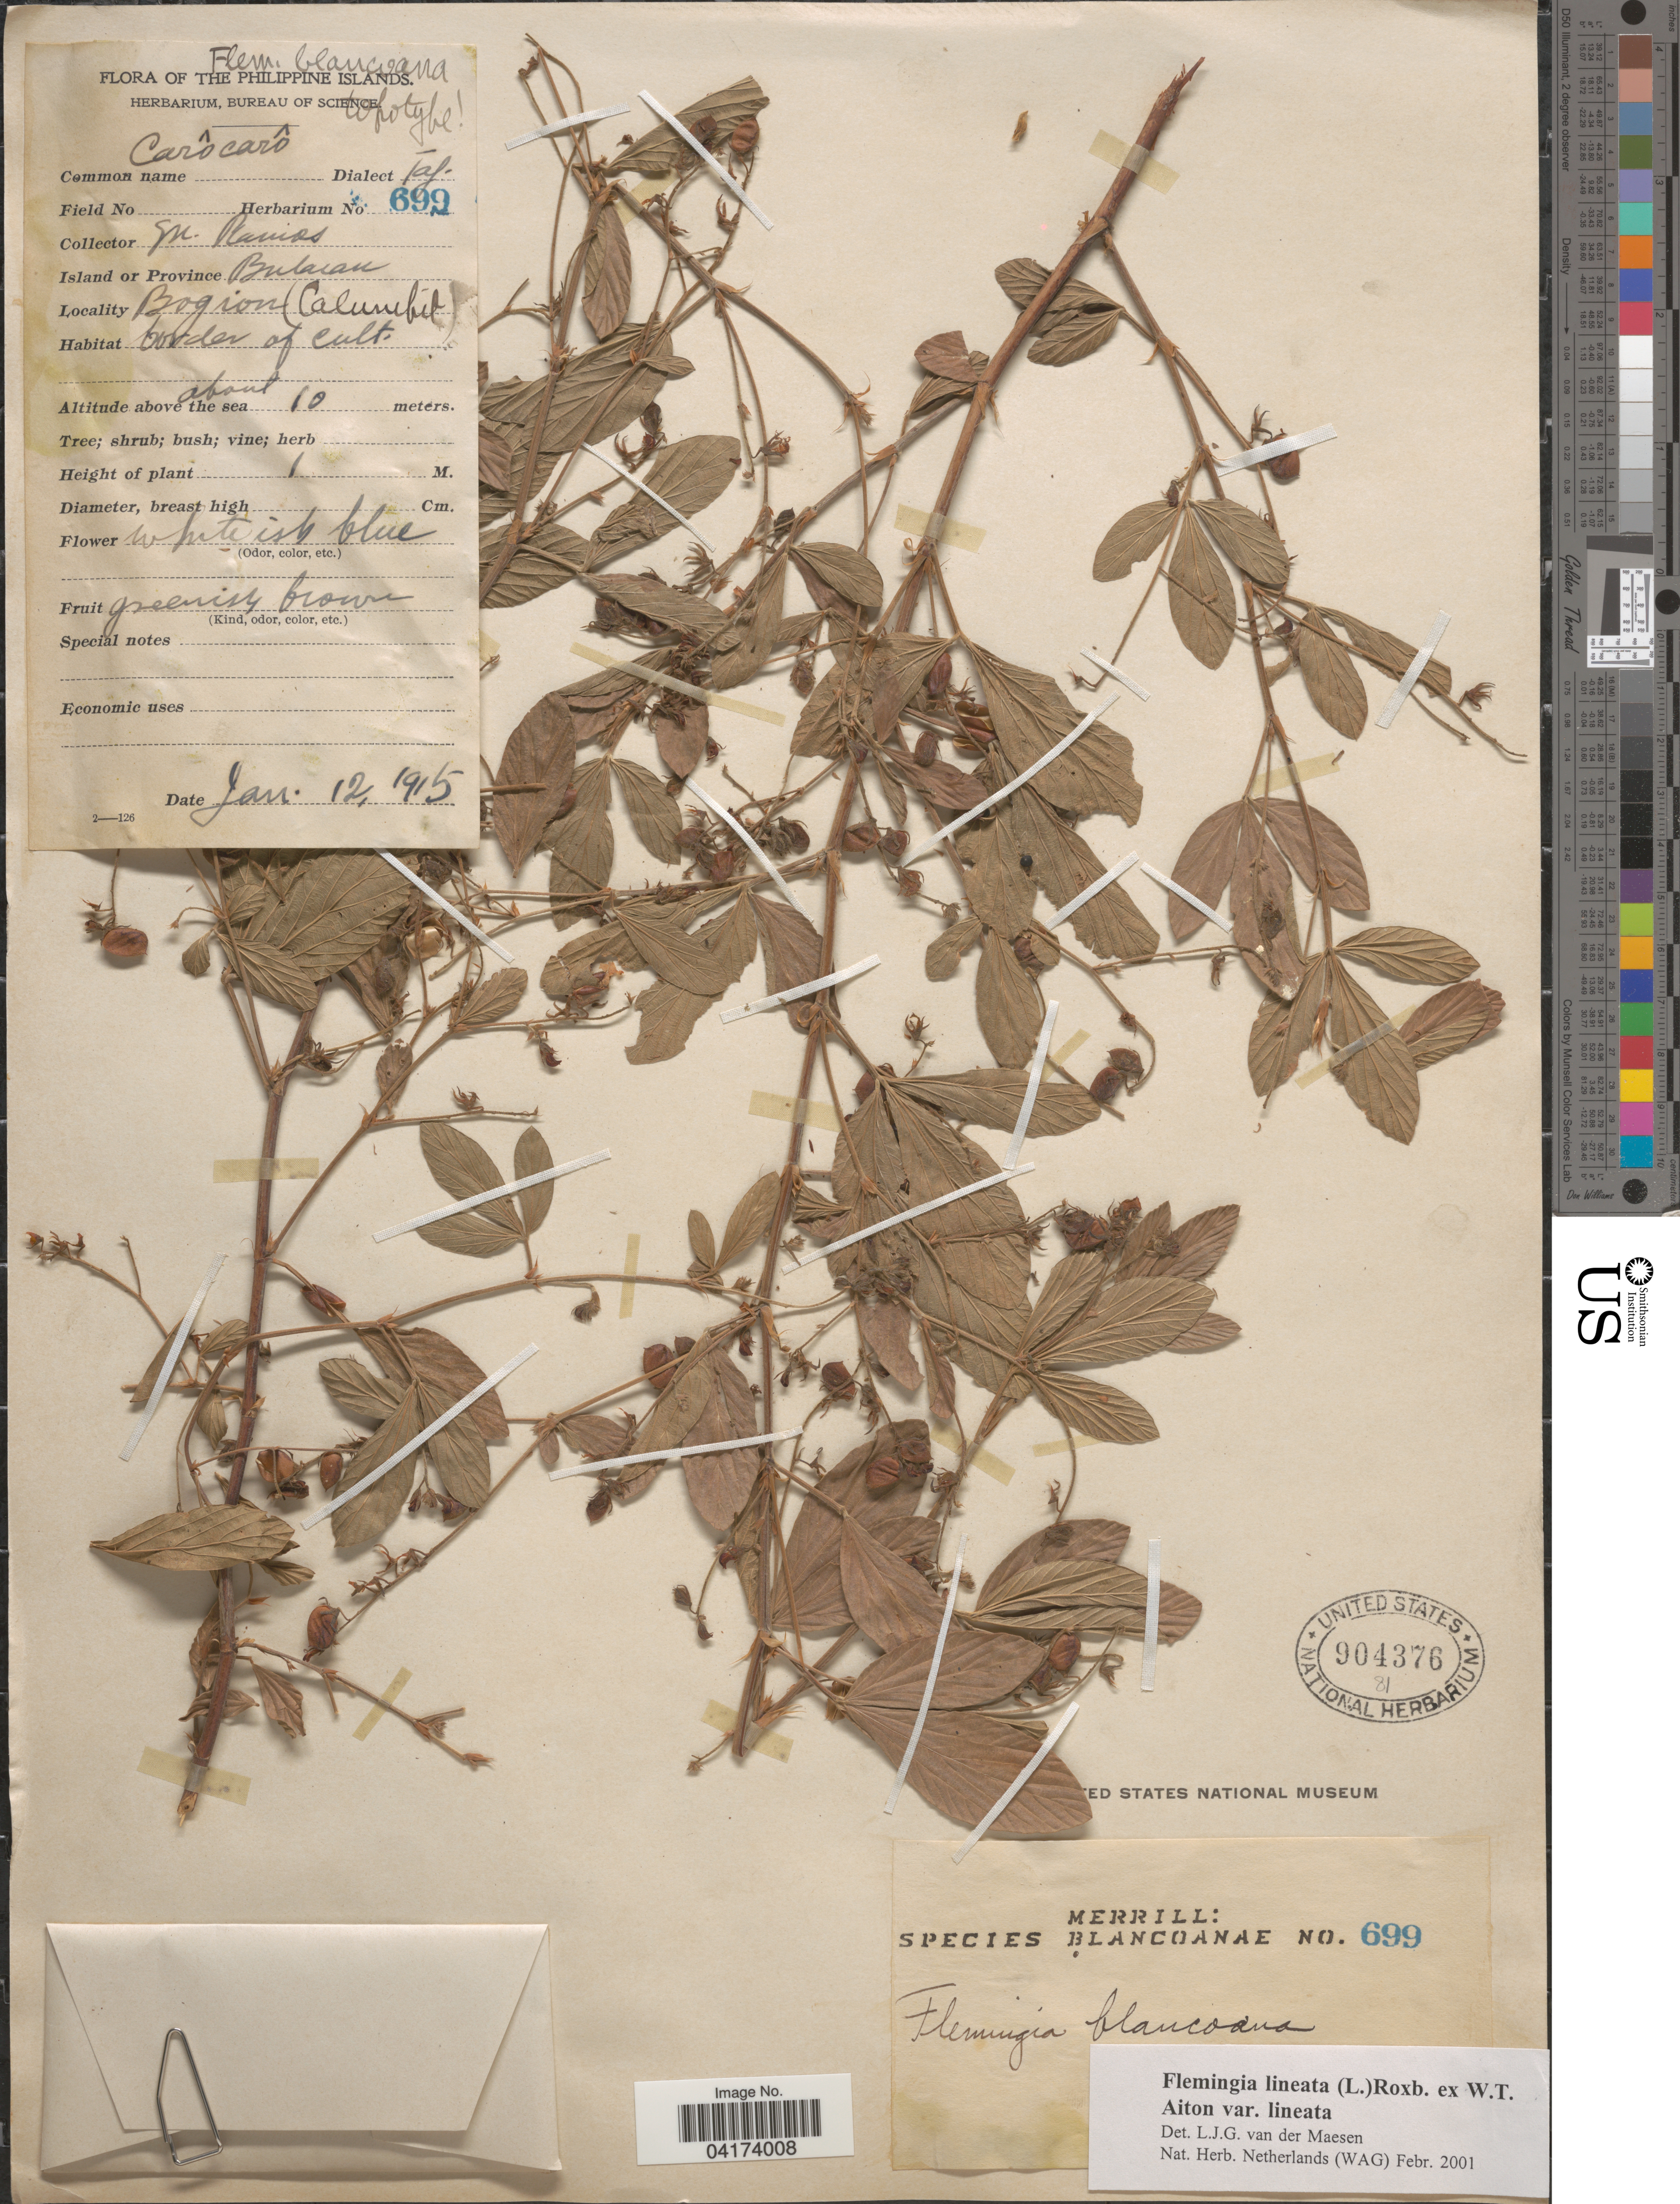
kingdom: Plantae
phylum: Tracheophyta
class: Magnoliopsida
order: Fabales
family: Fabaceae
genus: Flemingia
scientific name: Flemingia lineata var. lineata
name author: (L.) Roxb.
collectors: M. Ramos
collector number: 699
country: Philippines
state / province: Central Luzon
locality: Island or Province Bulacan. Bogion (Calumbit).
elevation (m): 10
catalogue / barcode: US 904376